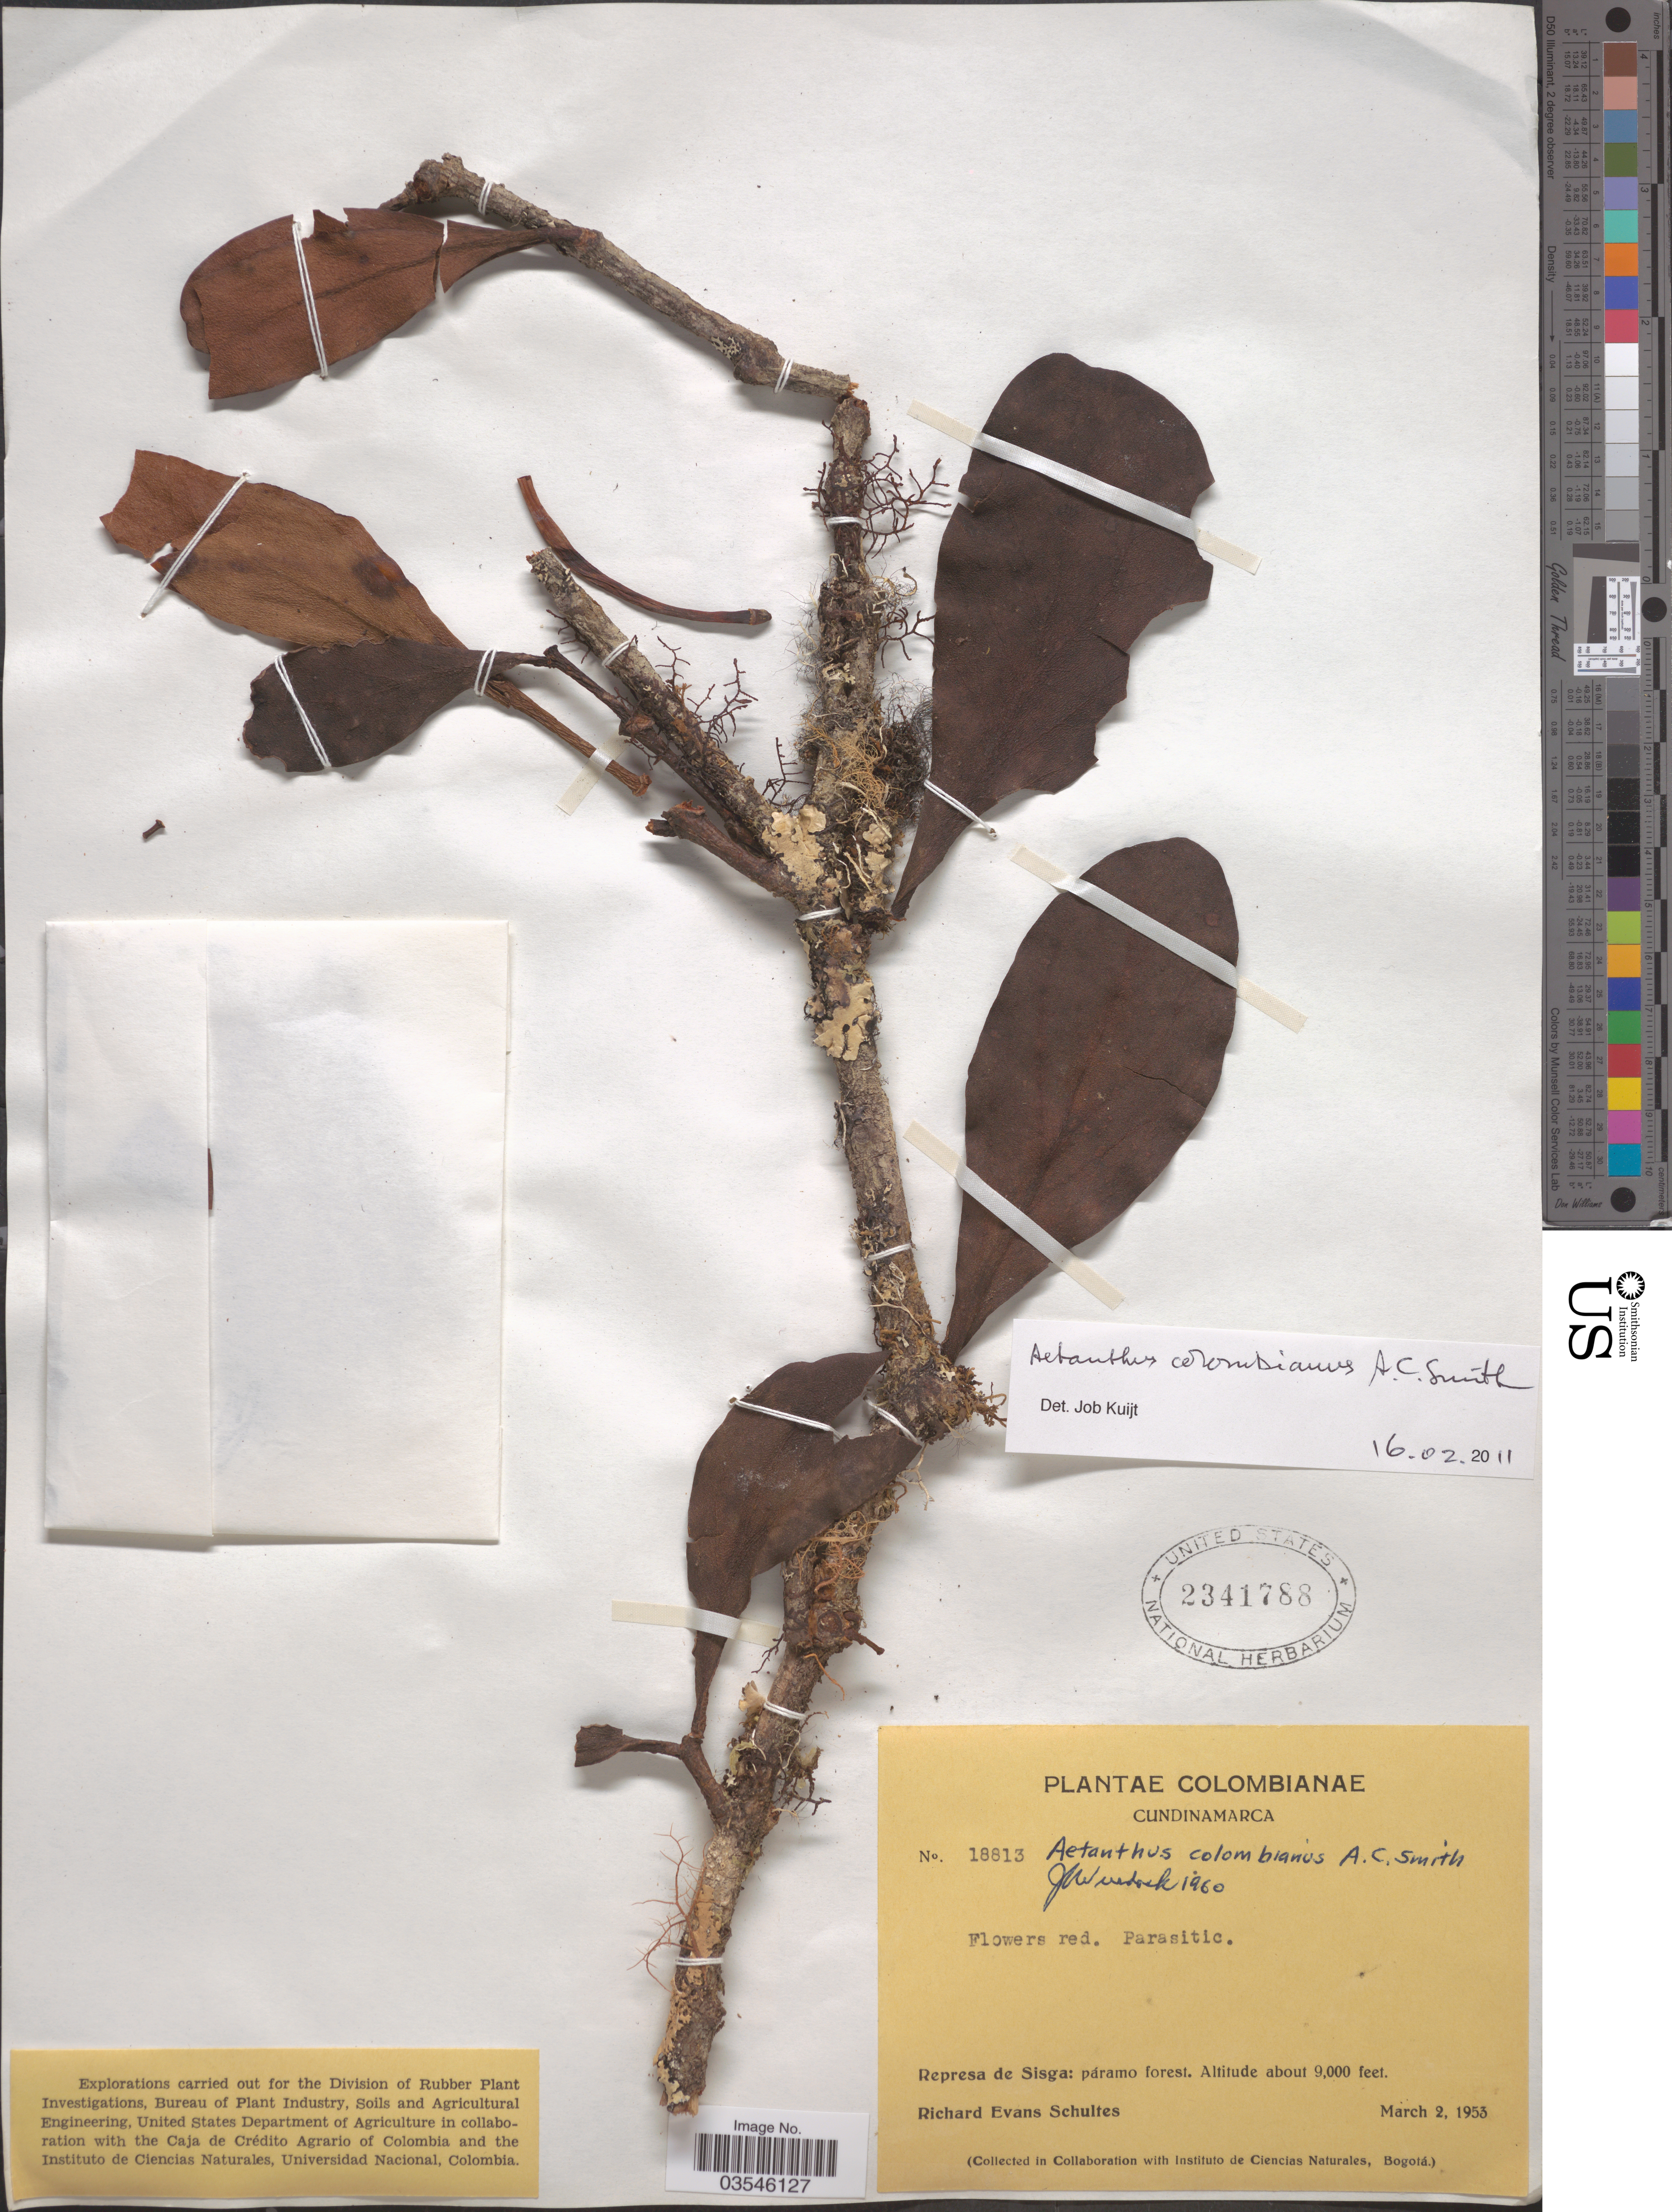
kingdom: Plantae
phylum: Tracheophyta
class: Magnoliopsida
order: Santalales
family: Loranthaceae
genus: Aetanthus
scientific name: Aetanthus colombianus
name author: A.C. Sm.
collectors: R. E. Schultes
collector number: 18813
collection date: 1953-03-02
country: Colombia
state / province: Cundinamarca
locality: Represa de Sisga: páramo forest.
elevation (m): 2743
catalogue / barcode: US 2341788